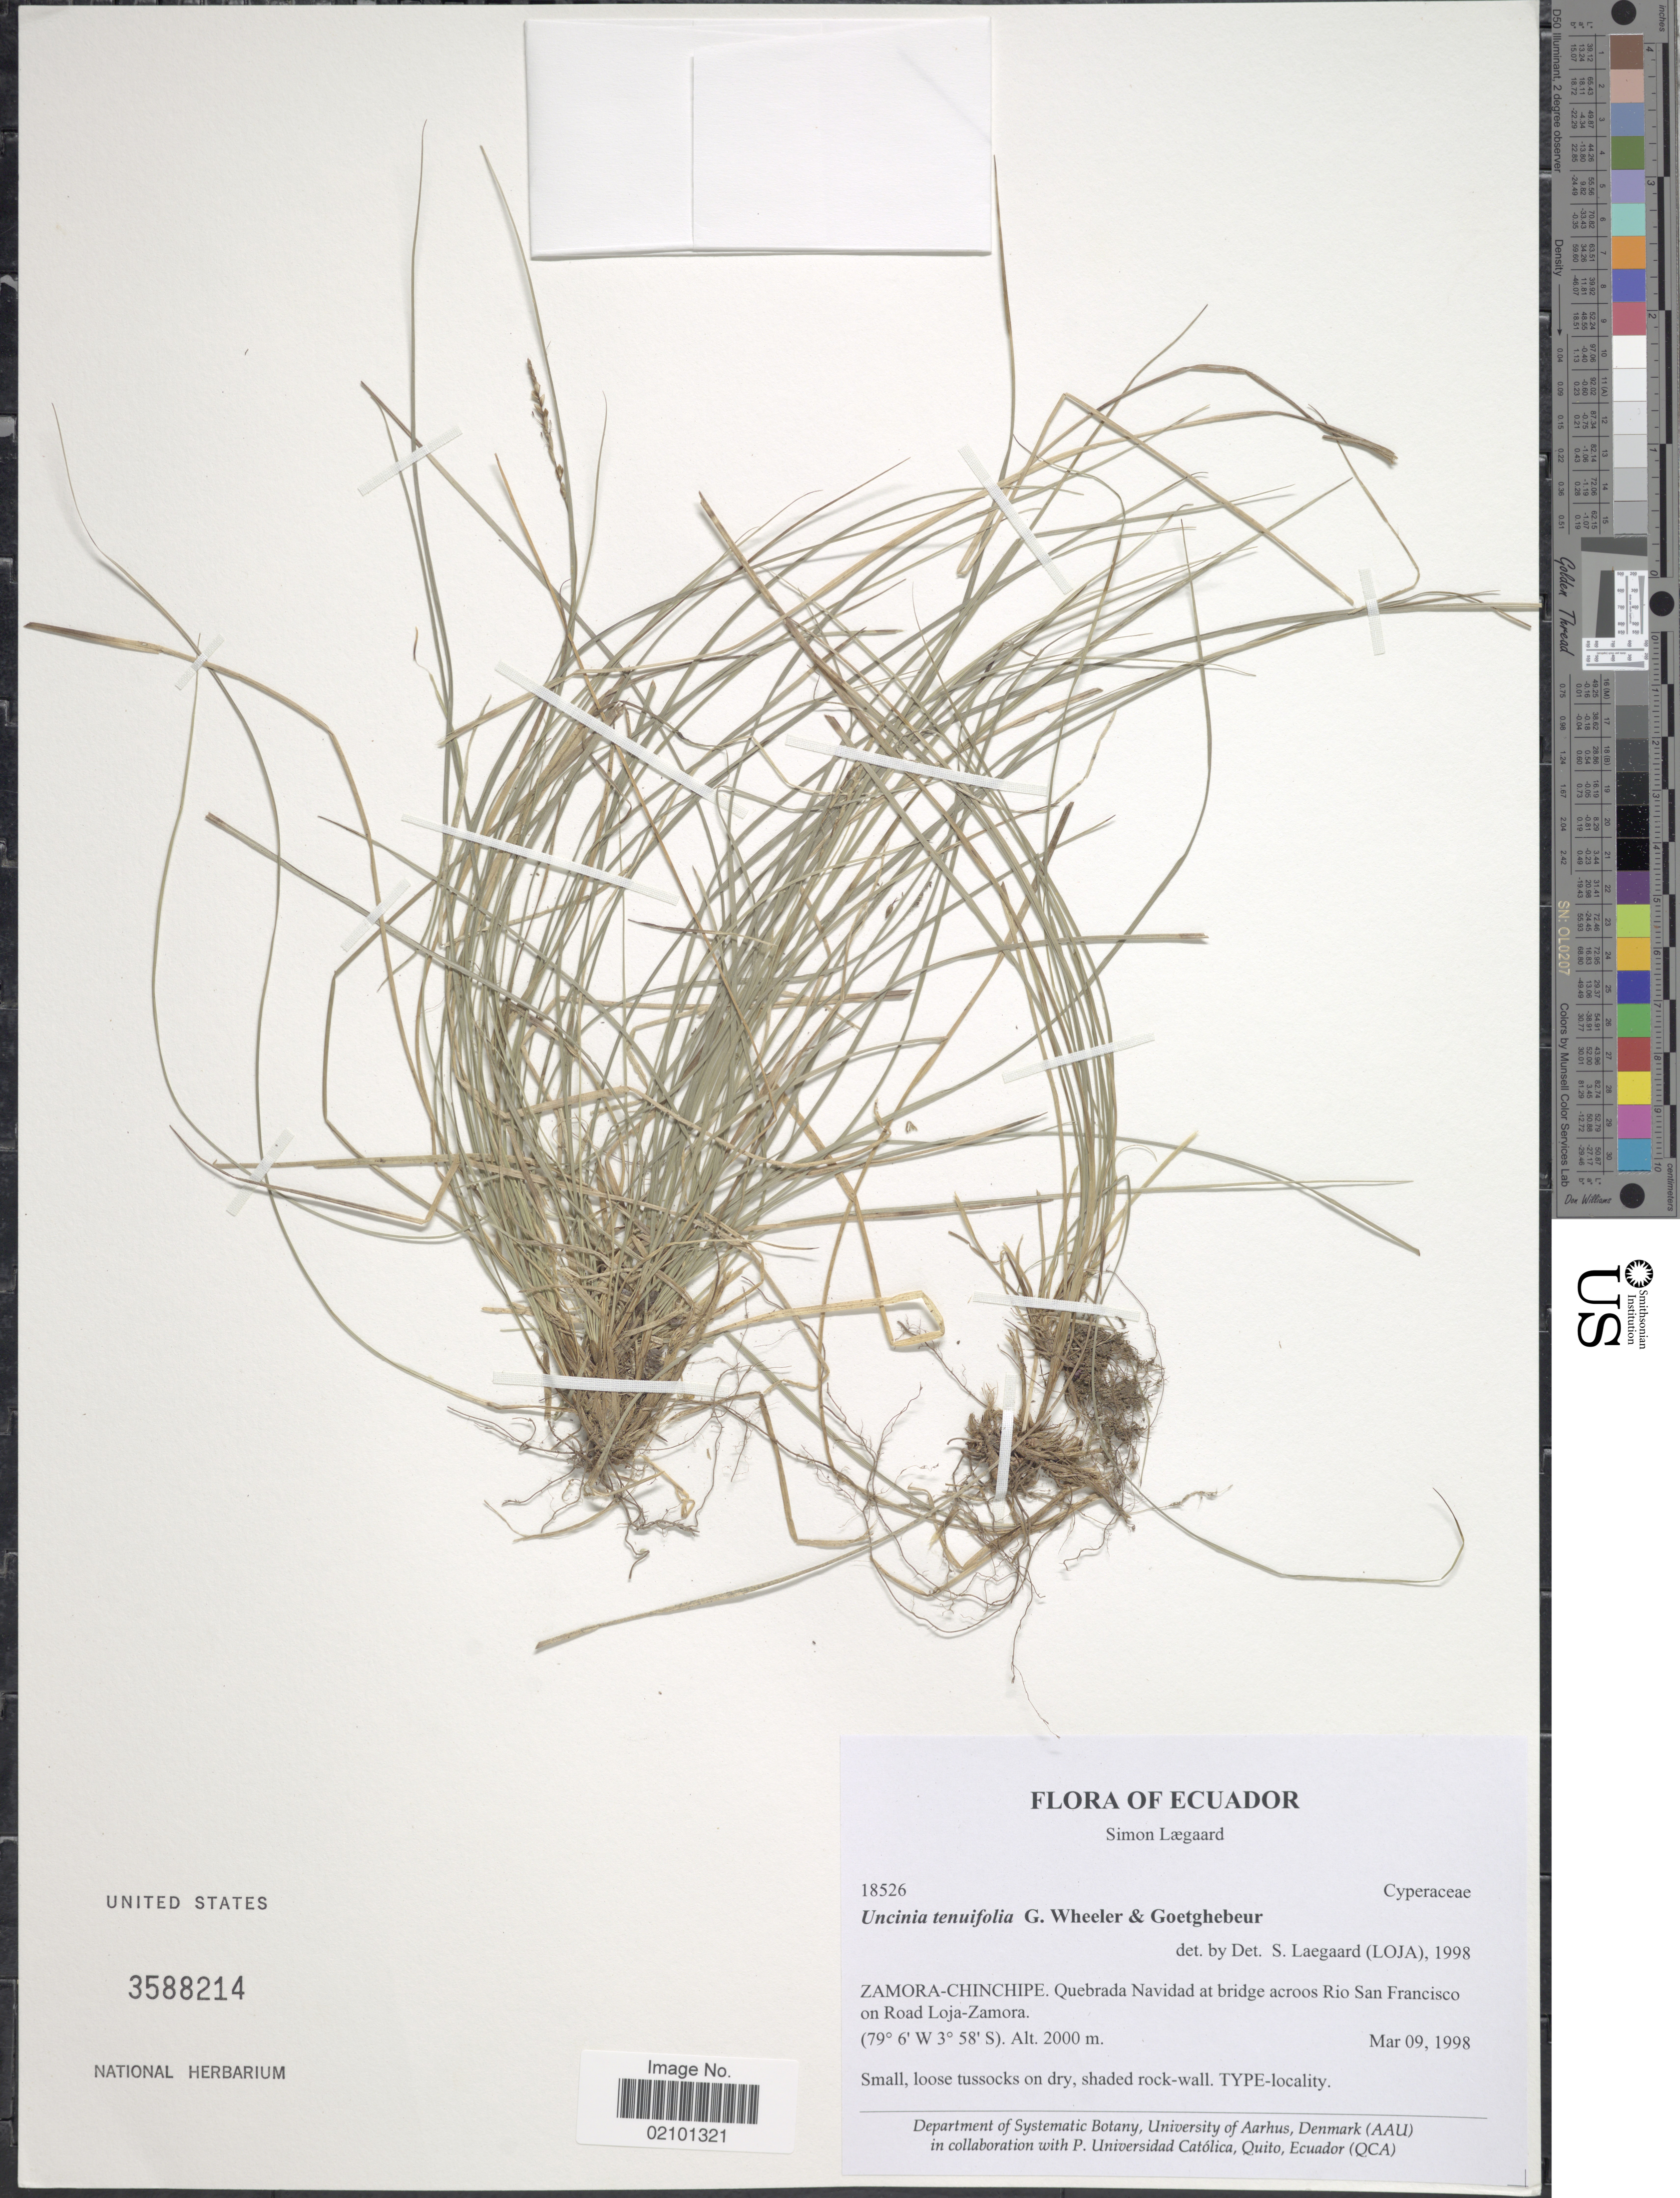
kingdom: Plantae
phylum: Tracheophyta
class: Liliopsida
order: Poales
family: Cyperaceae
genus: Carex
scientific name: Carex goetghebeurii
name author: J.R. Starr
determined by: Strong, Mark T., (BOT), Smithsonian Institution - National Museum of Natural History (UNITED STATES)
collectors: S. Lægaard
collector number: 18526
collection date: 1998-03-09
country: Ecuador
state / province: Zamora-Chinchipe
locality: Quebrada Navidad at bridge acroos Rio San Francisco on Road Loja-Zamora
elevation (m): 2000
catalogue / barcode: US 3588214